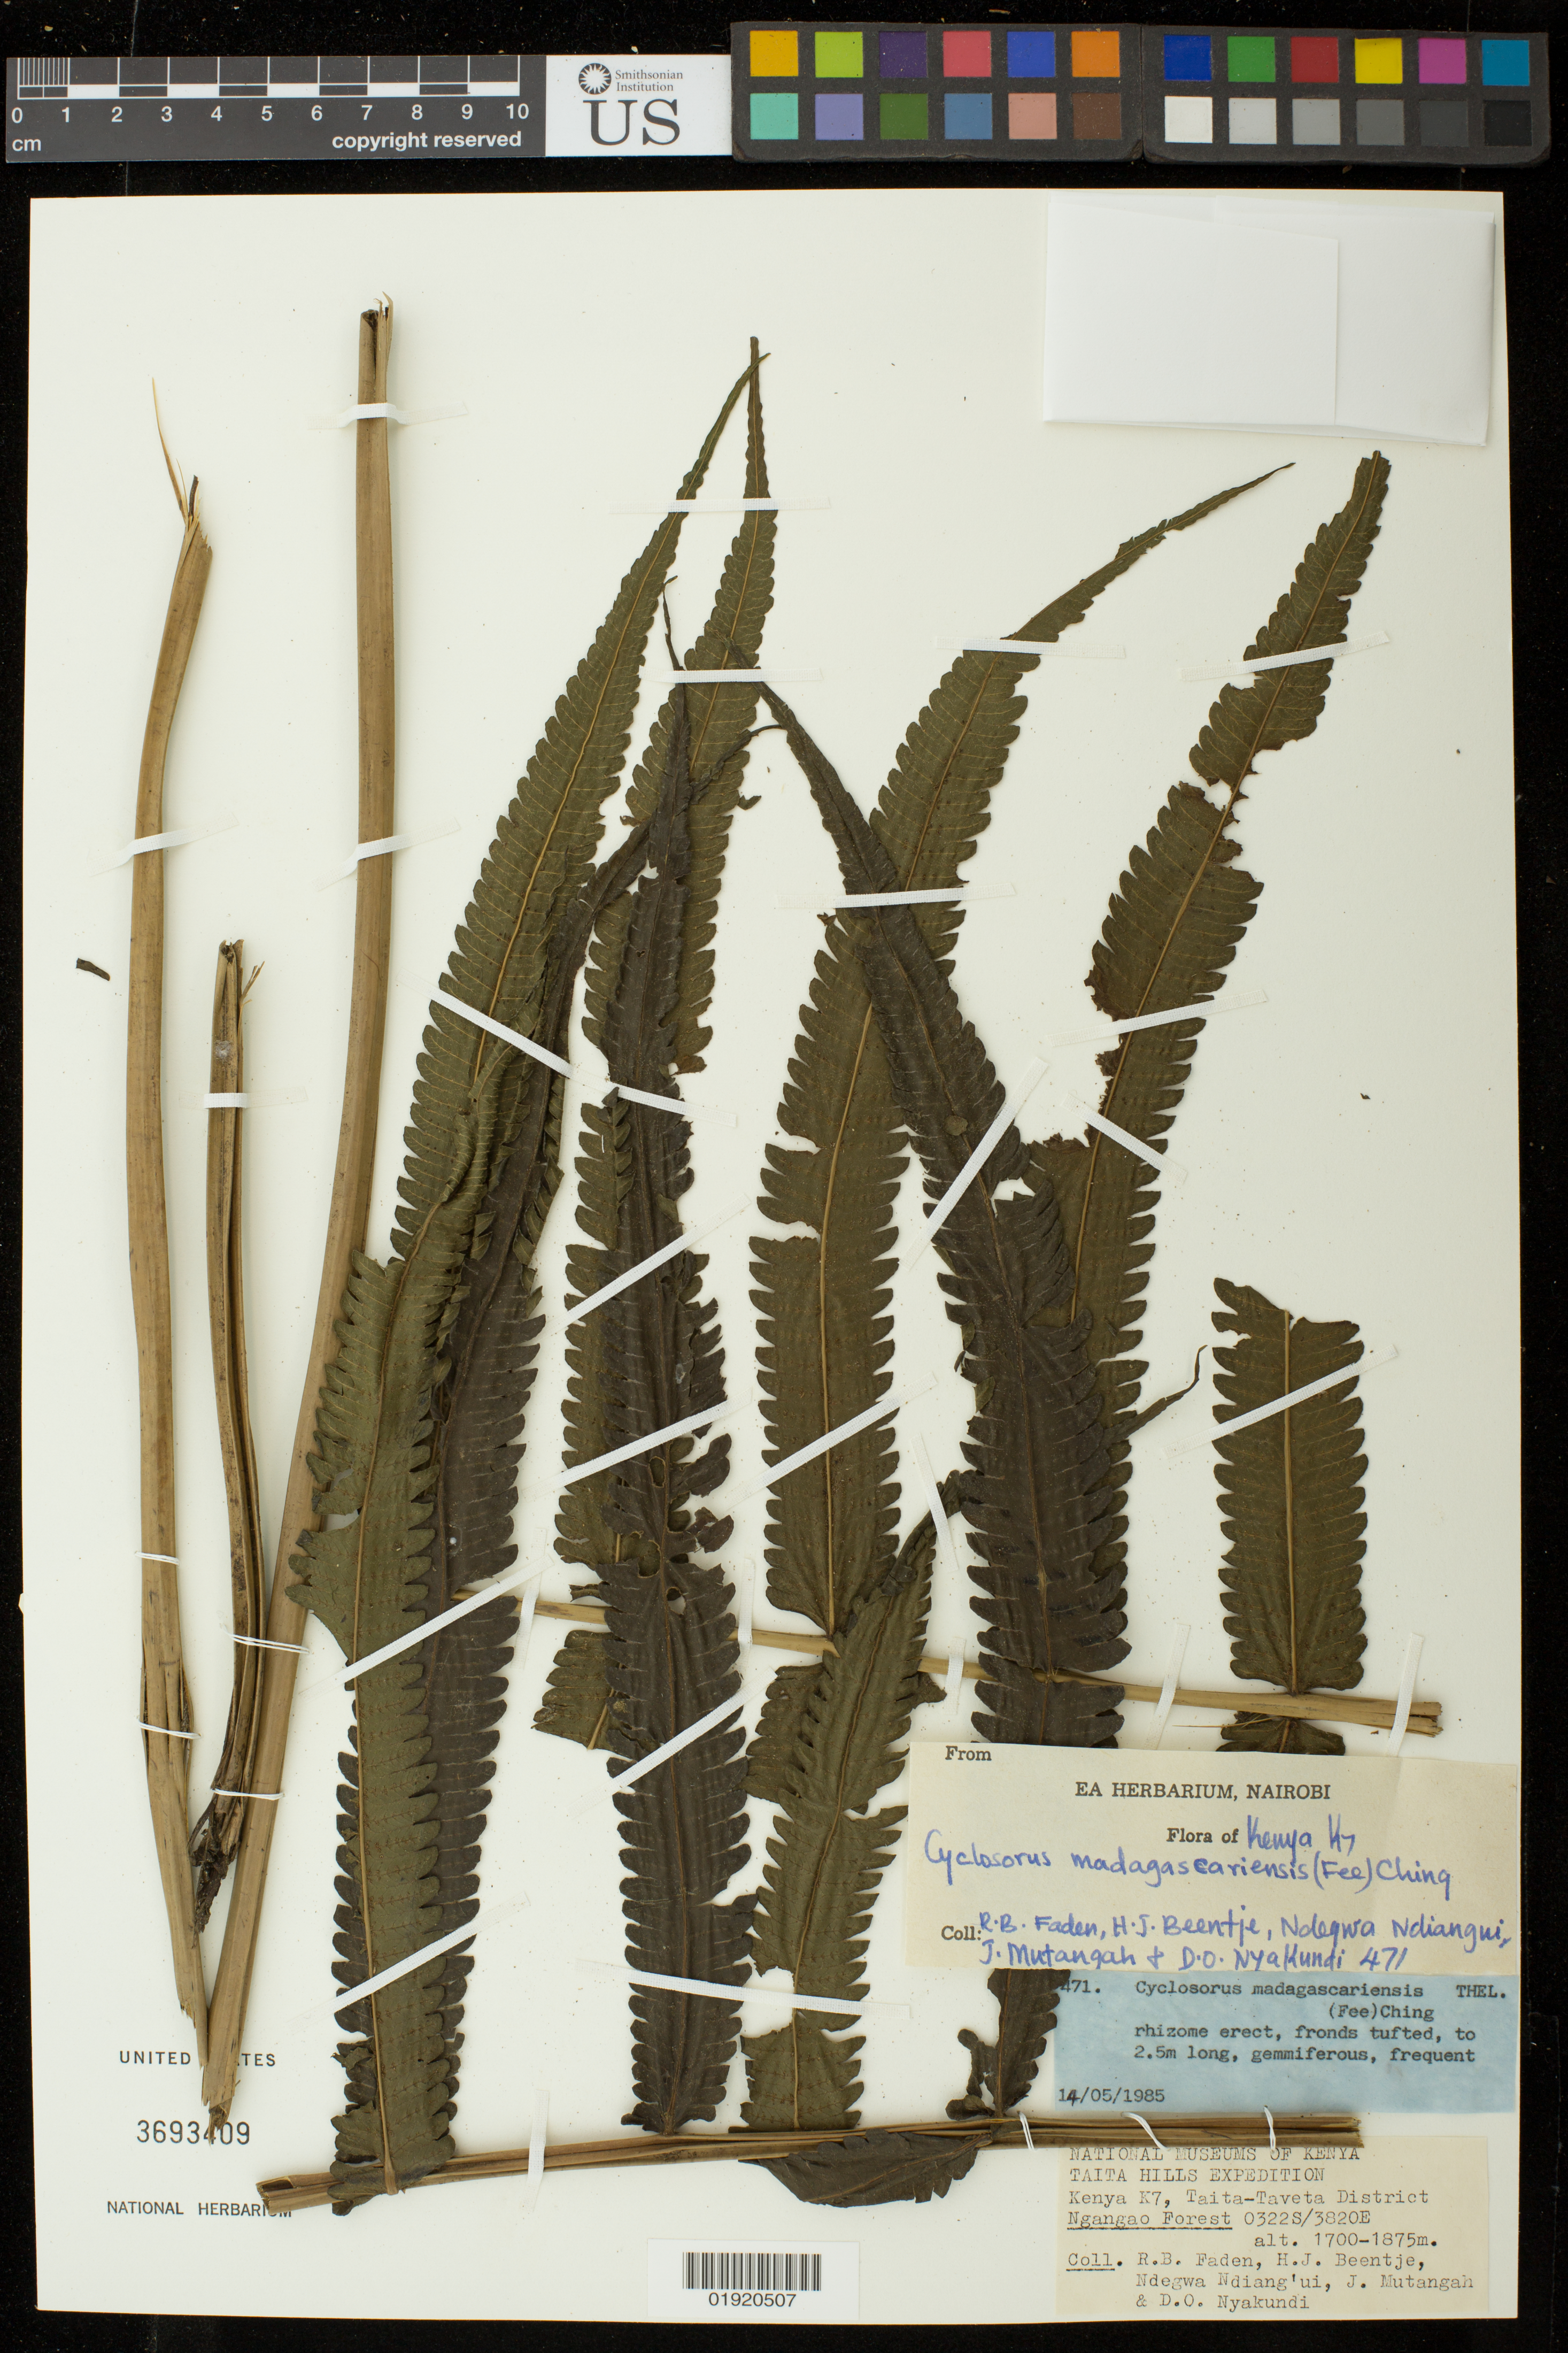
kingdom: Plantae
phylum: Tracheophyta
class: Polypodiopsida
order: Polypodiales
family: Thelypteridaceae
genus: Cyclosorus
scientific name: Cyclosorus madagascariensis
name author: (Fée) Ching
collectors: R. B. Faden, H. J. Beentje, N. Ndinag'ui, J. Mutangah & D. Nyakundi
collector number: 471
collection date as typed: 14/05/1985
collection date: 1985-05-14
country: Kenya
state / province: Taita Taveta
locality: Kenya K7, Taita-Taveta District, Ngangao Forest.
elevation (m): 1700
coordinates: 0322S, 3820E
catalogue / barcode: US 3693409